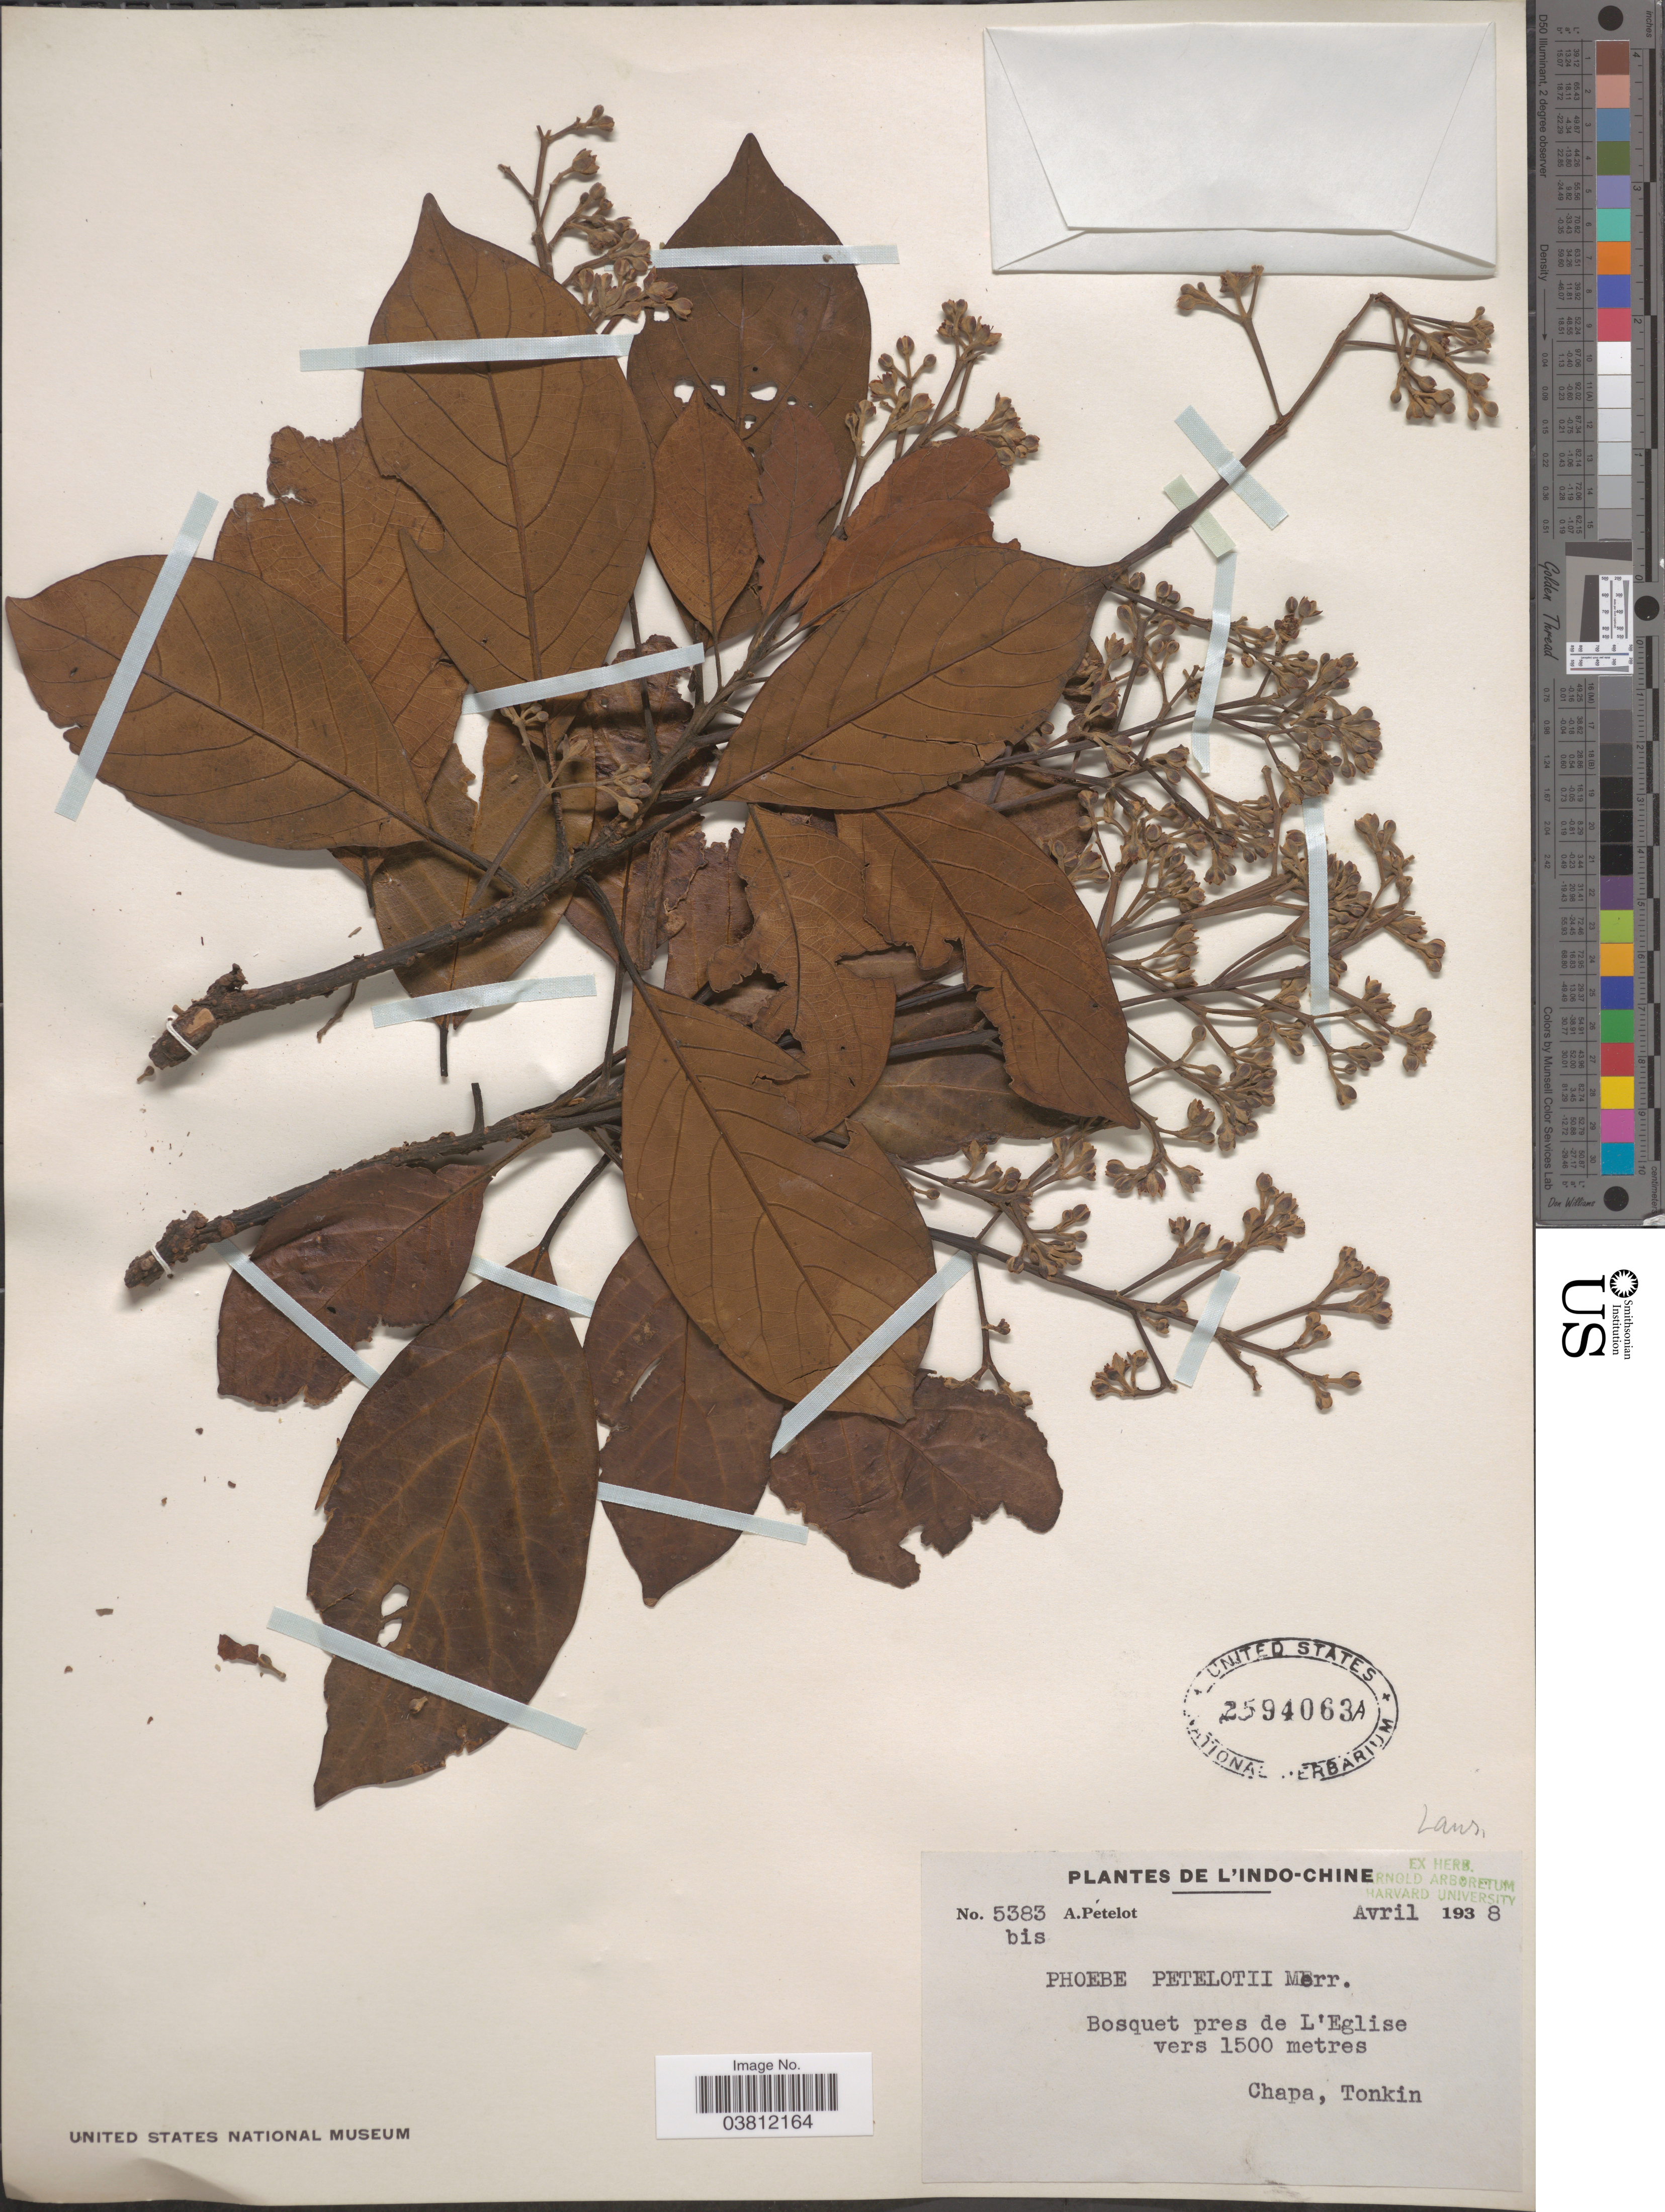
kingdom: Plantae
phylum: Tracheophyta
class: Magnoliopsida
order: Laurales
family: Lauraceae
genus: Phoebe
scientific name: Phoebe petelotii Merr., ined.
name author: Merr.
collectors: A. Petelot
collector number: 5383 bis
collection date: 1938-04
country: Vietnam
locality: L'Indo-Chine. Bosquet pres de L'Eglise. Chapa, Tonkin.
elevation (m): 1500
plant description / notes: Annotated as Phoebe petelotii Merr.; ined. name?? no publication found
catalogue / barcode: US 2594063A